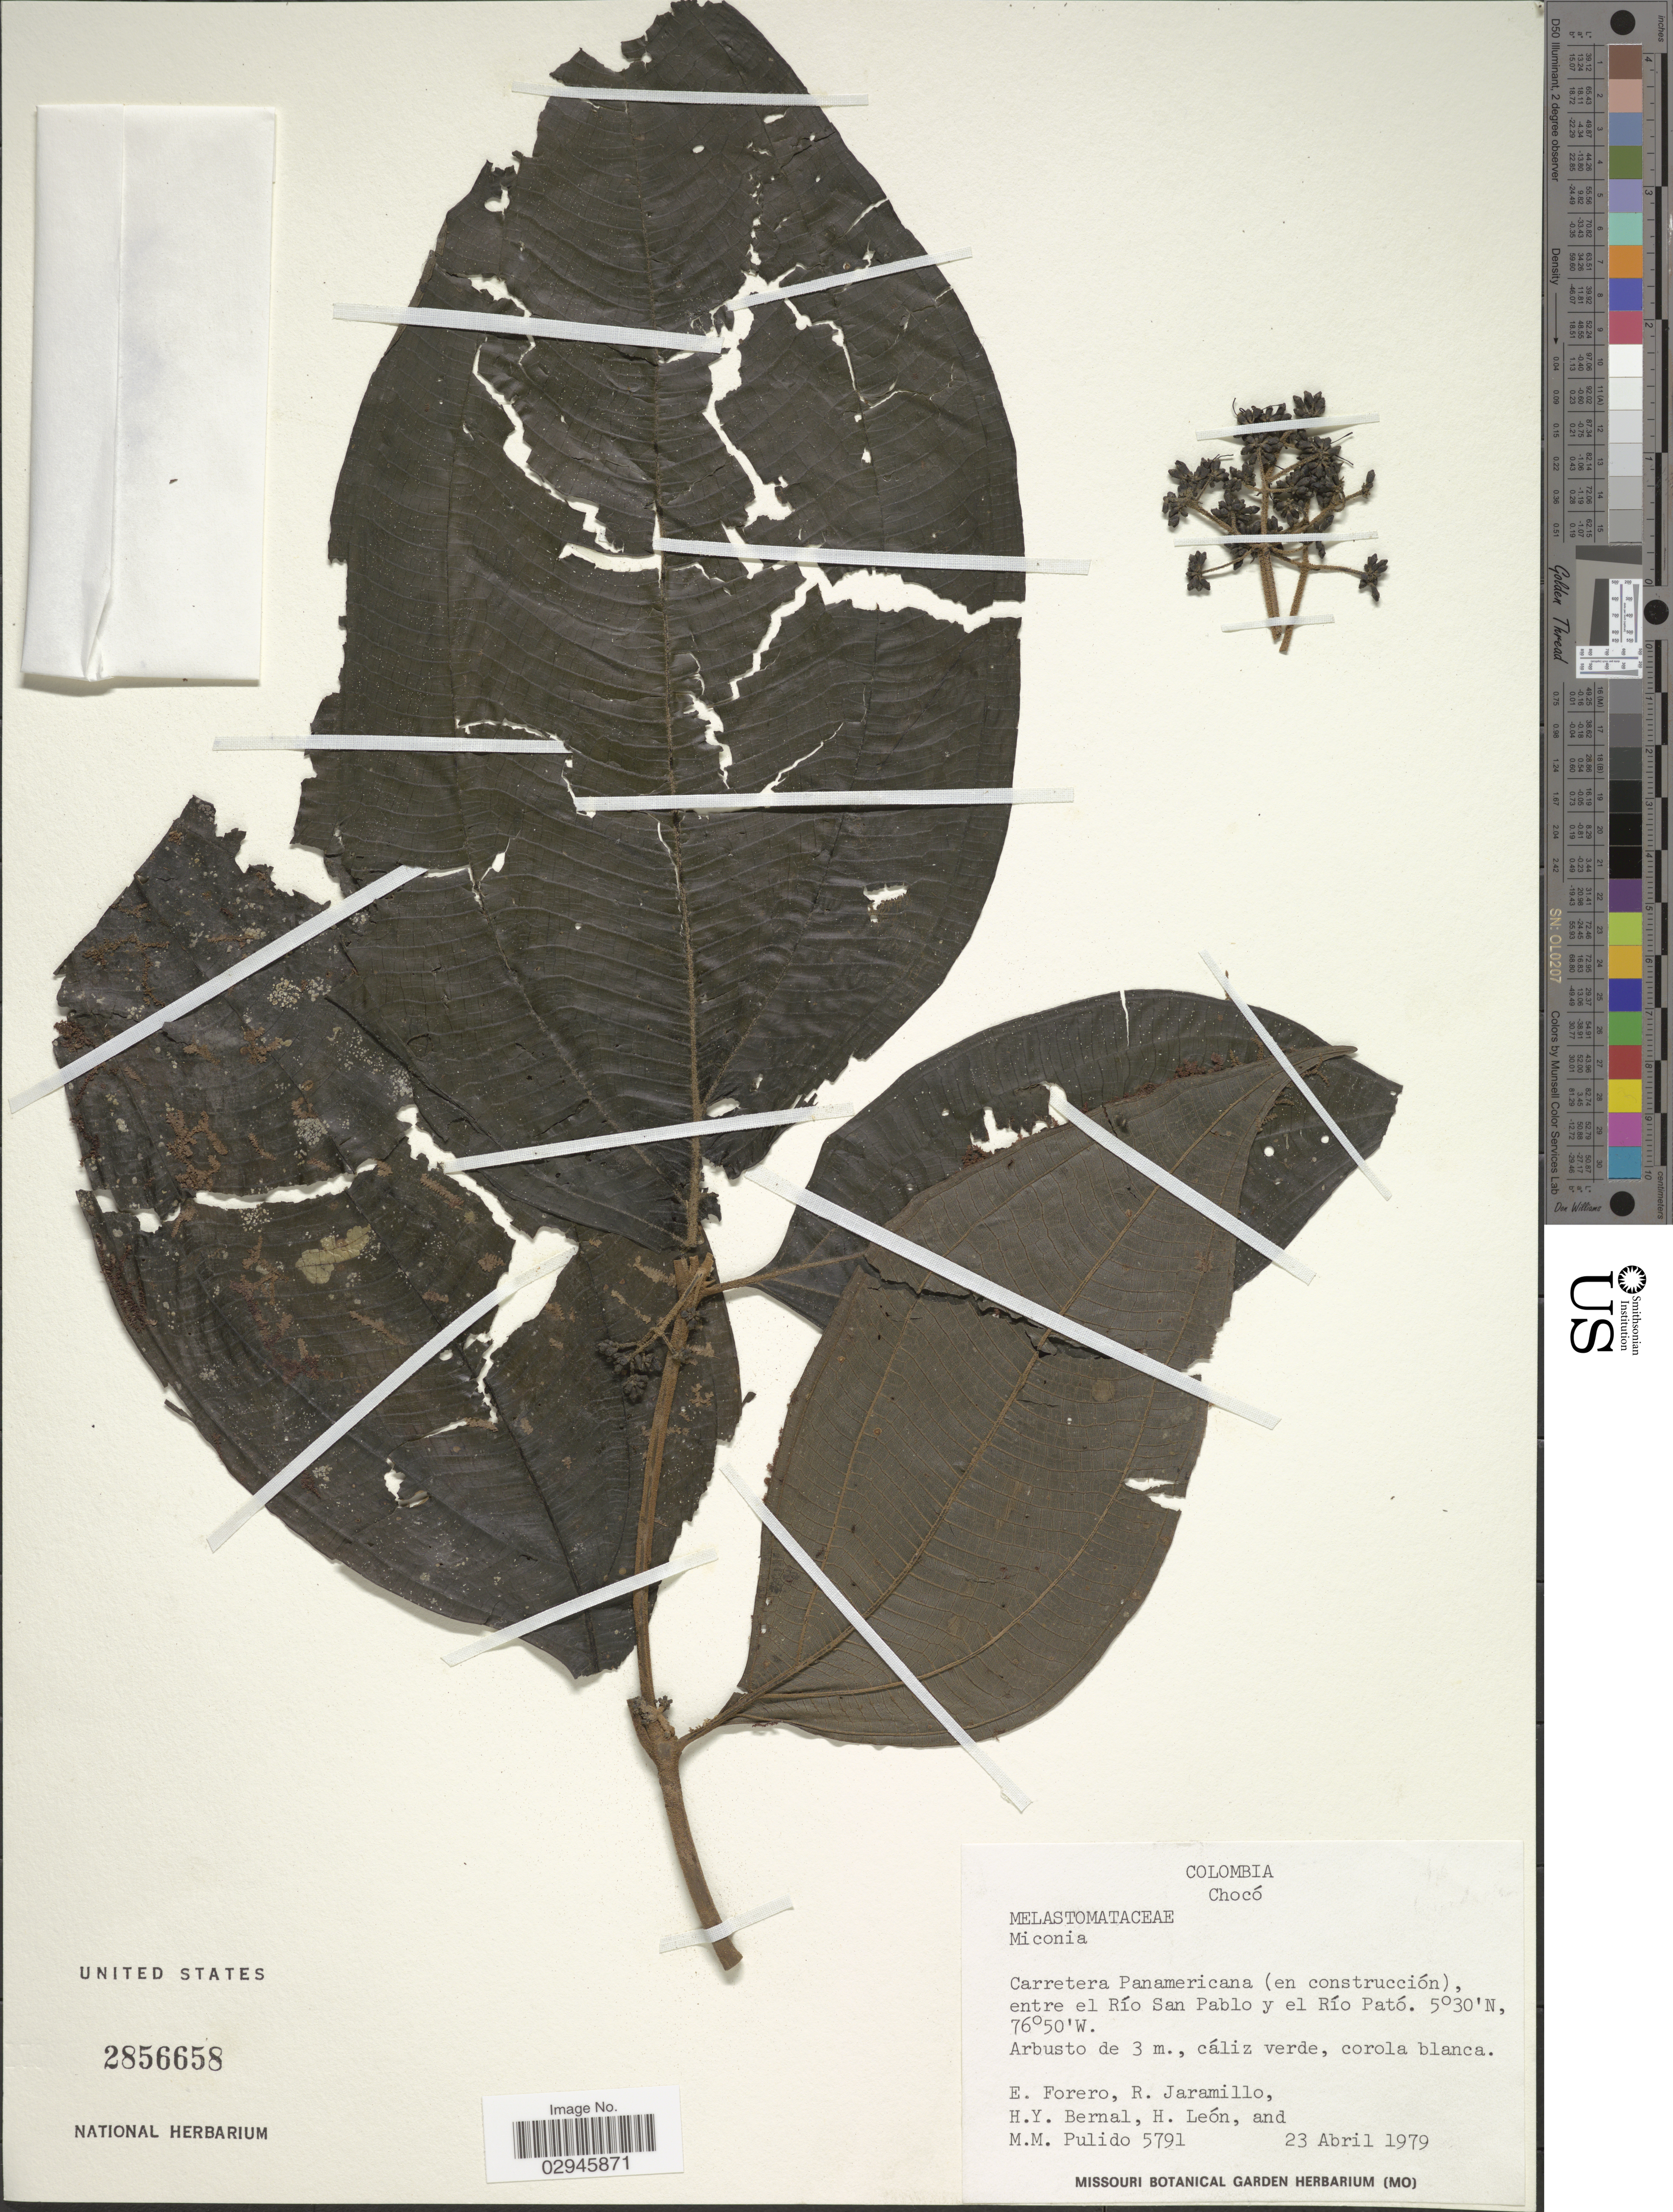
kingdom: Plantae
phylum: Tracheophyta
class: Magnoliopsida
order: Myrtales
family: Melastomataceae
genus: Miconia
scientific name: Miconia sp.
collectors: E. Forero, R. Jaramillo, H. Y. Bernal, H. León & M. Pulido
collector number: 5791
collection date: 1979-04-23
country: Colombia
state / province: Chocó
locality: Carretera Panamericana (en construcción), entre el Río San Pablo y el Río Pató.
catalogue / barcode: US 2856658